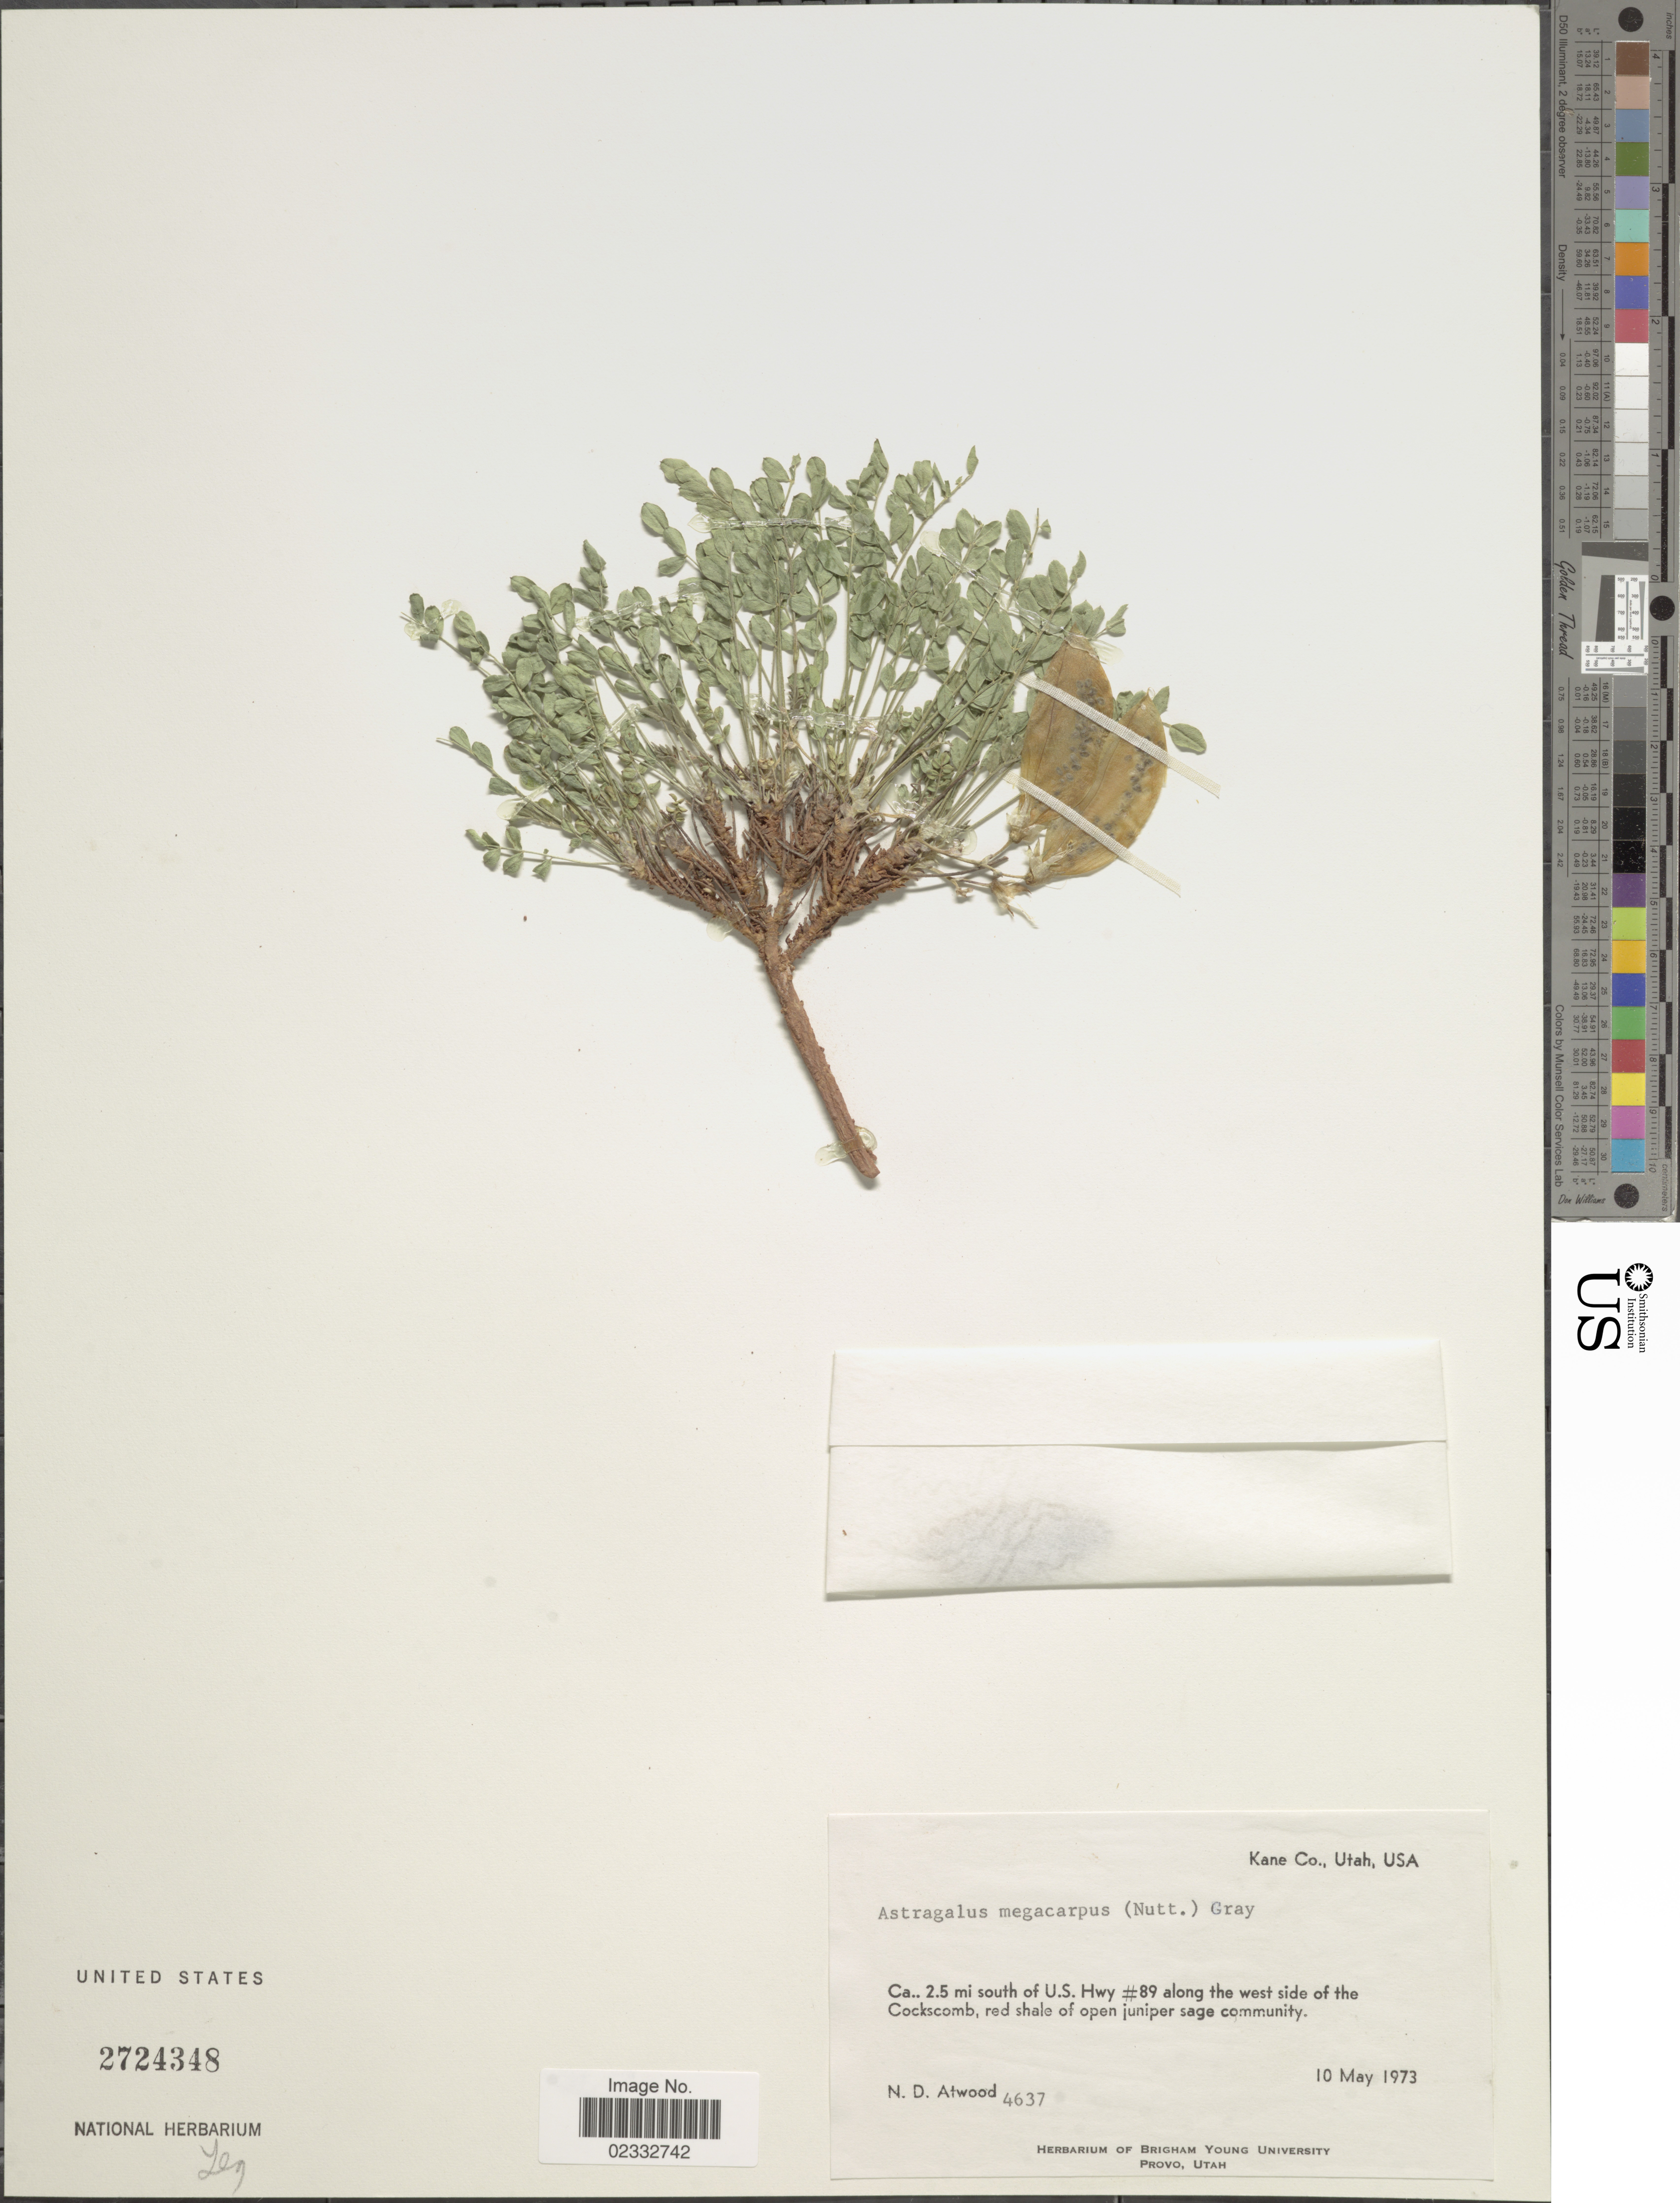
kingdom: Plantae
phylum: Tracheophyta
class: Magnoliopsida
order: Fabales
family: Fabaceae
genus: Astragalus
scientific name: Astragalus megacarpus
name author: (Torr. & A. Gray) A. Gray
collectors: N. Atwood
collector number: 4637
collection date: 1973-05-10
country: United States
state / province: Utah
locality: Ca. 2.5 mi south of U.S. Hwy #89 along the west side of the Cockscomb, Kenyo Co.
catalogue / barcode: US 2724348